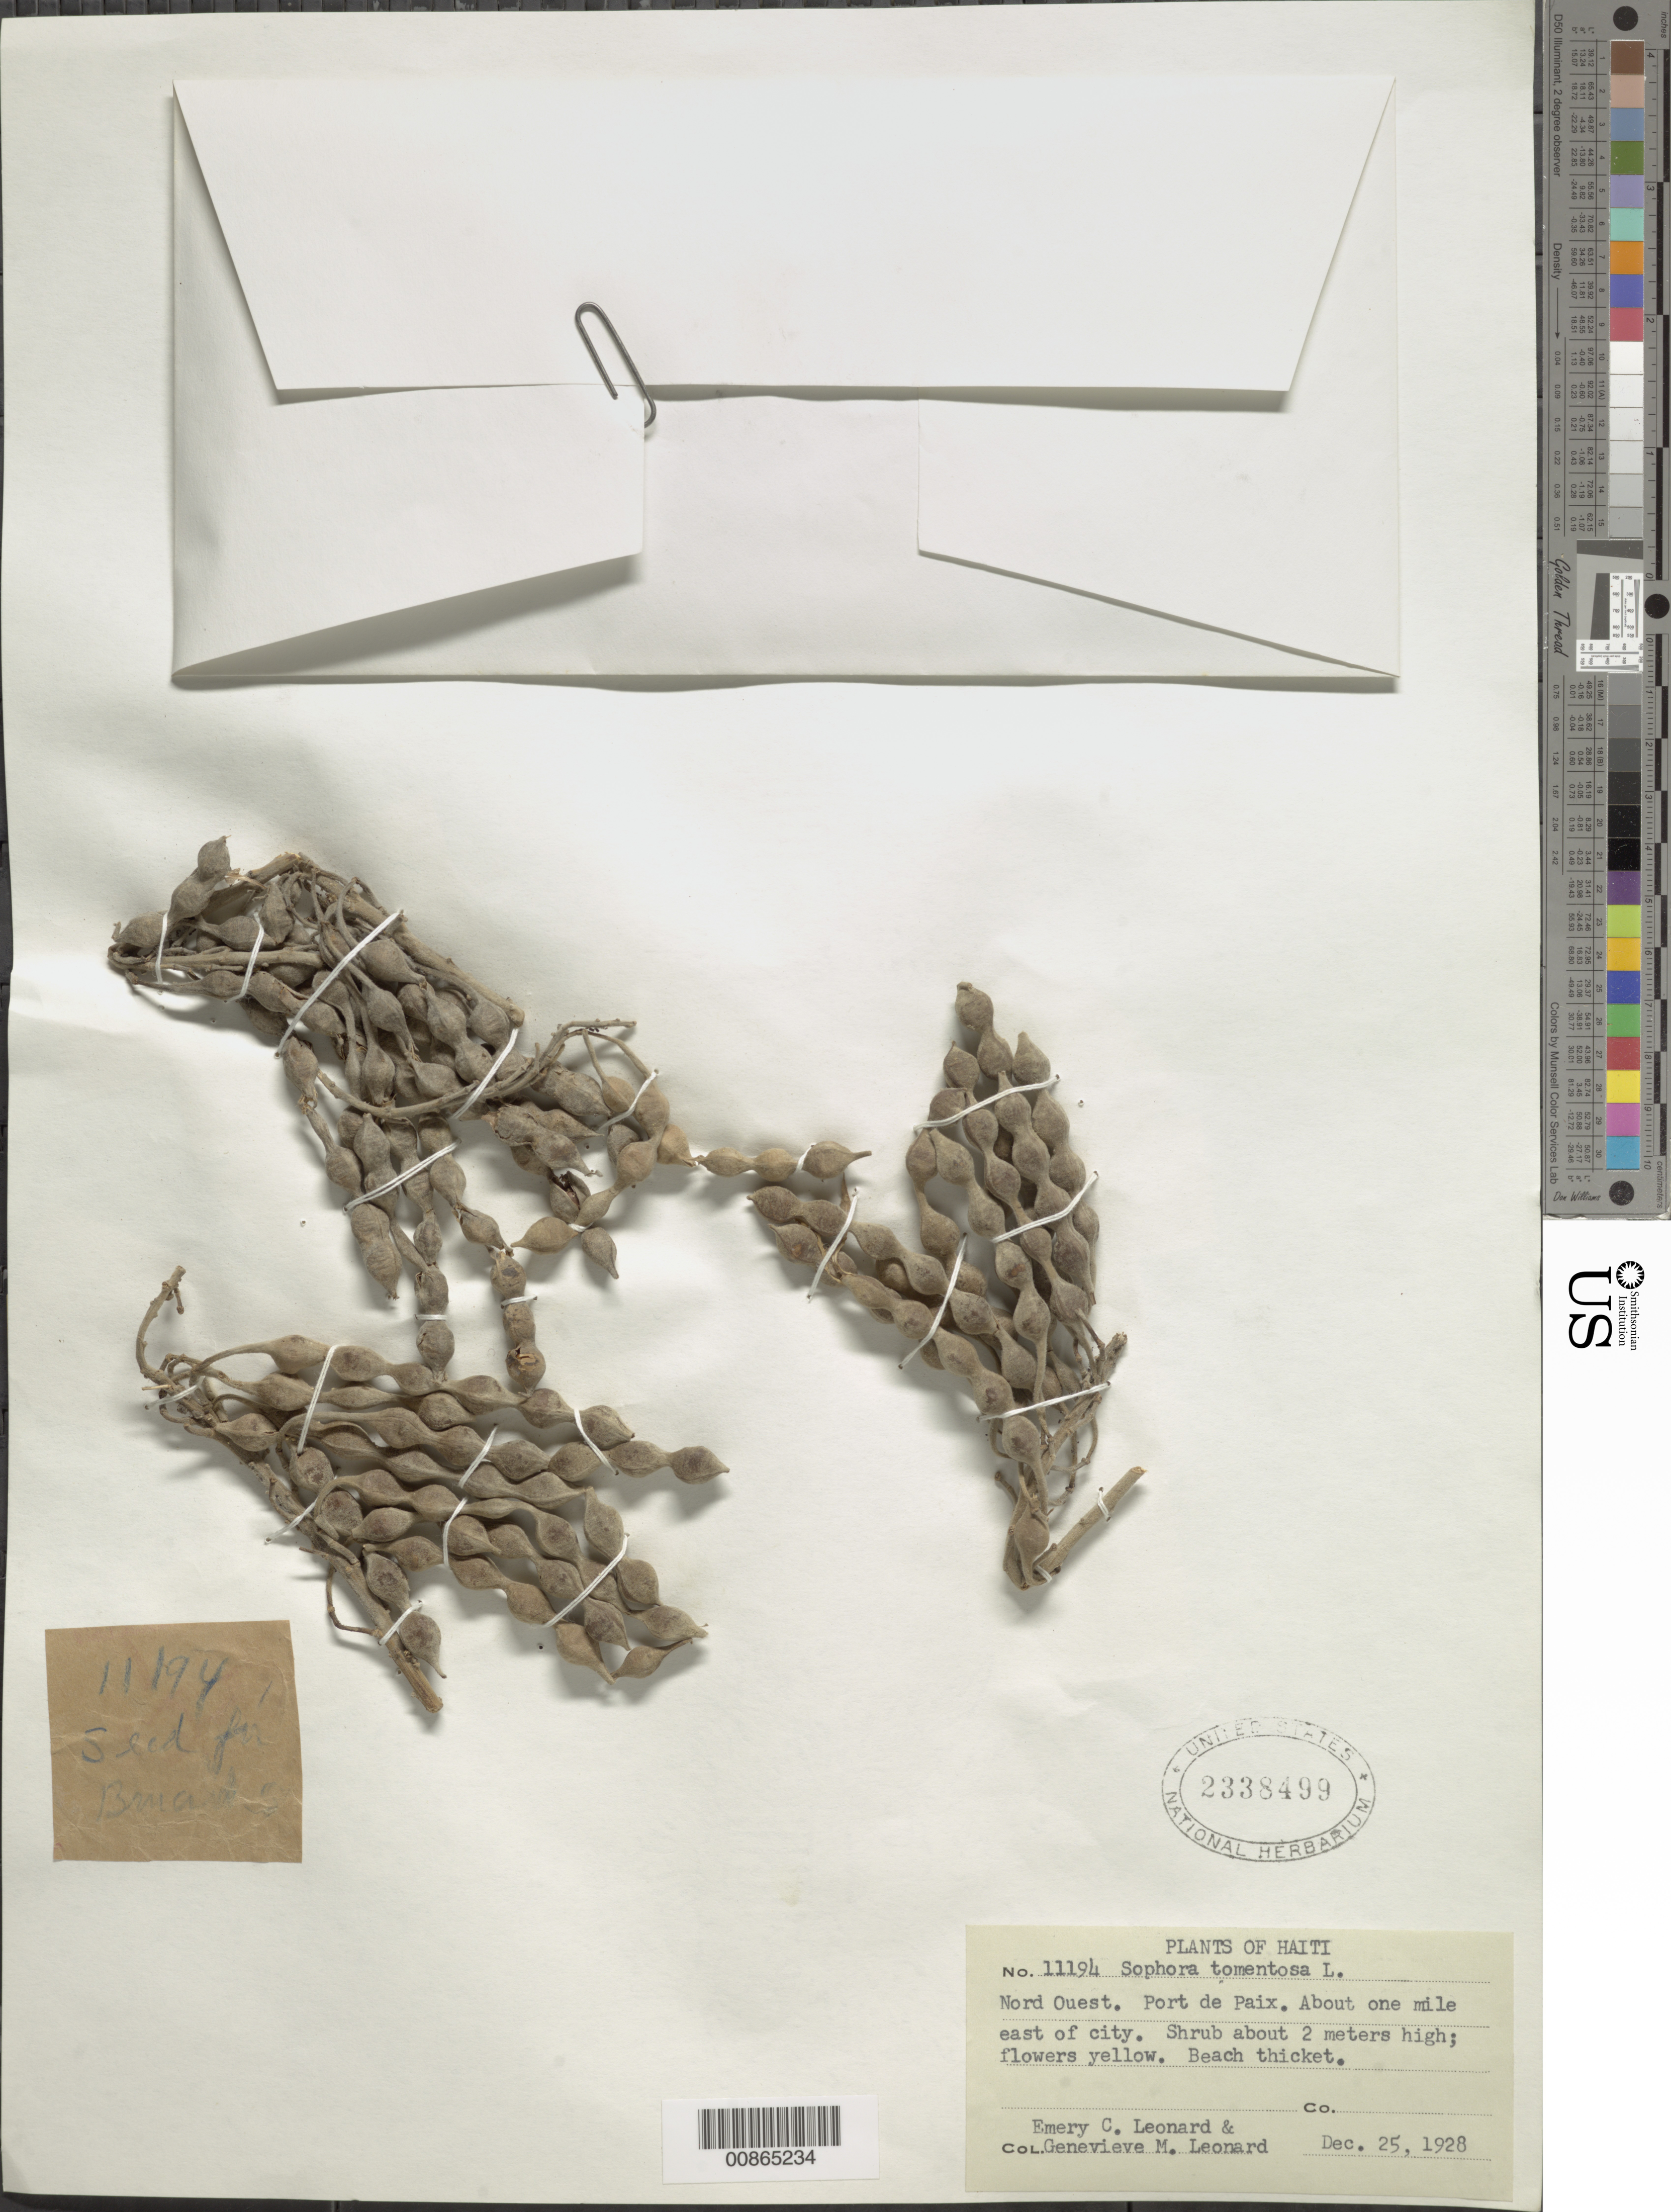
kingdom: Plantae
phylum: Tracheophyta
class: Magnoliopsida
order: Fabales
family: Fabaceae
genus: Sophora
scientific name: Sophora tomentosa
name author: L.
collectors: E. C. Leonard & G. M. Leonard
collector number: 11194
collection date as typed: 25 Dec 1928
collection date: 1928-12-25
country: Haiti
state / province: Nord-Ouest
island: Hispaniola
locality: Port de Paix. About one mile east of city.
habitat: Beach thicket.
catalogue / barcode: US 2338499